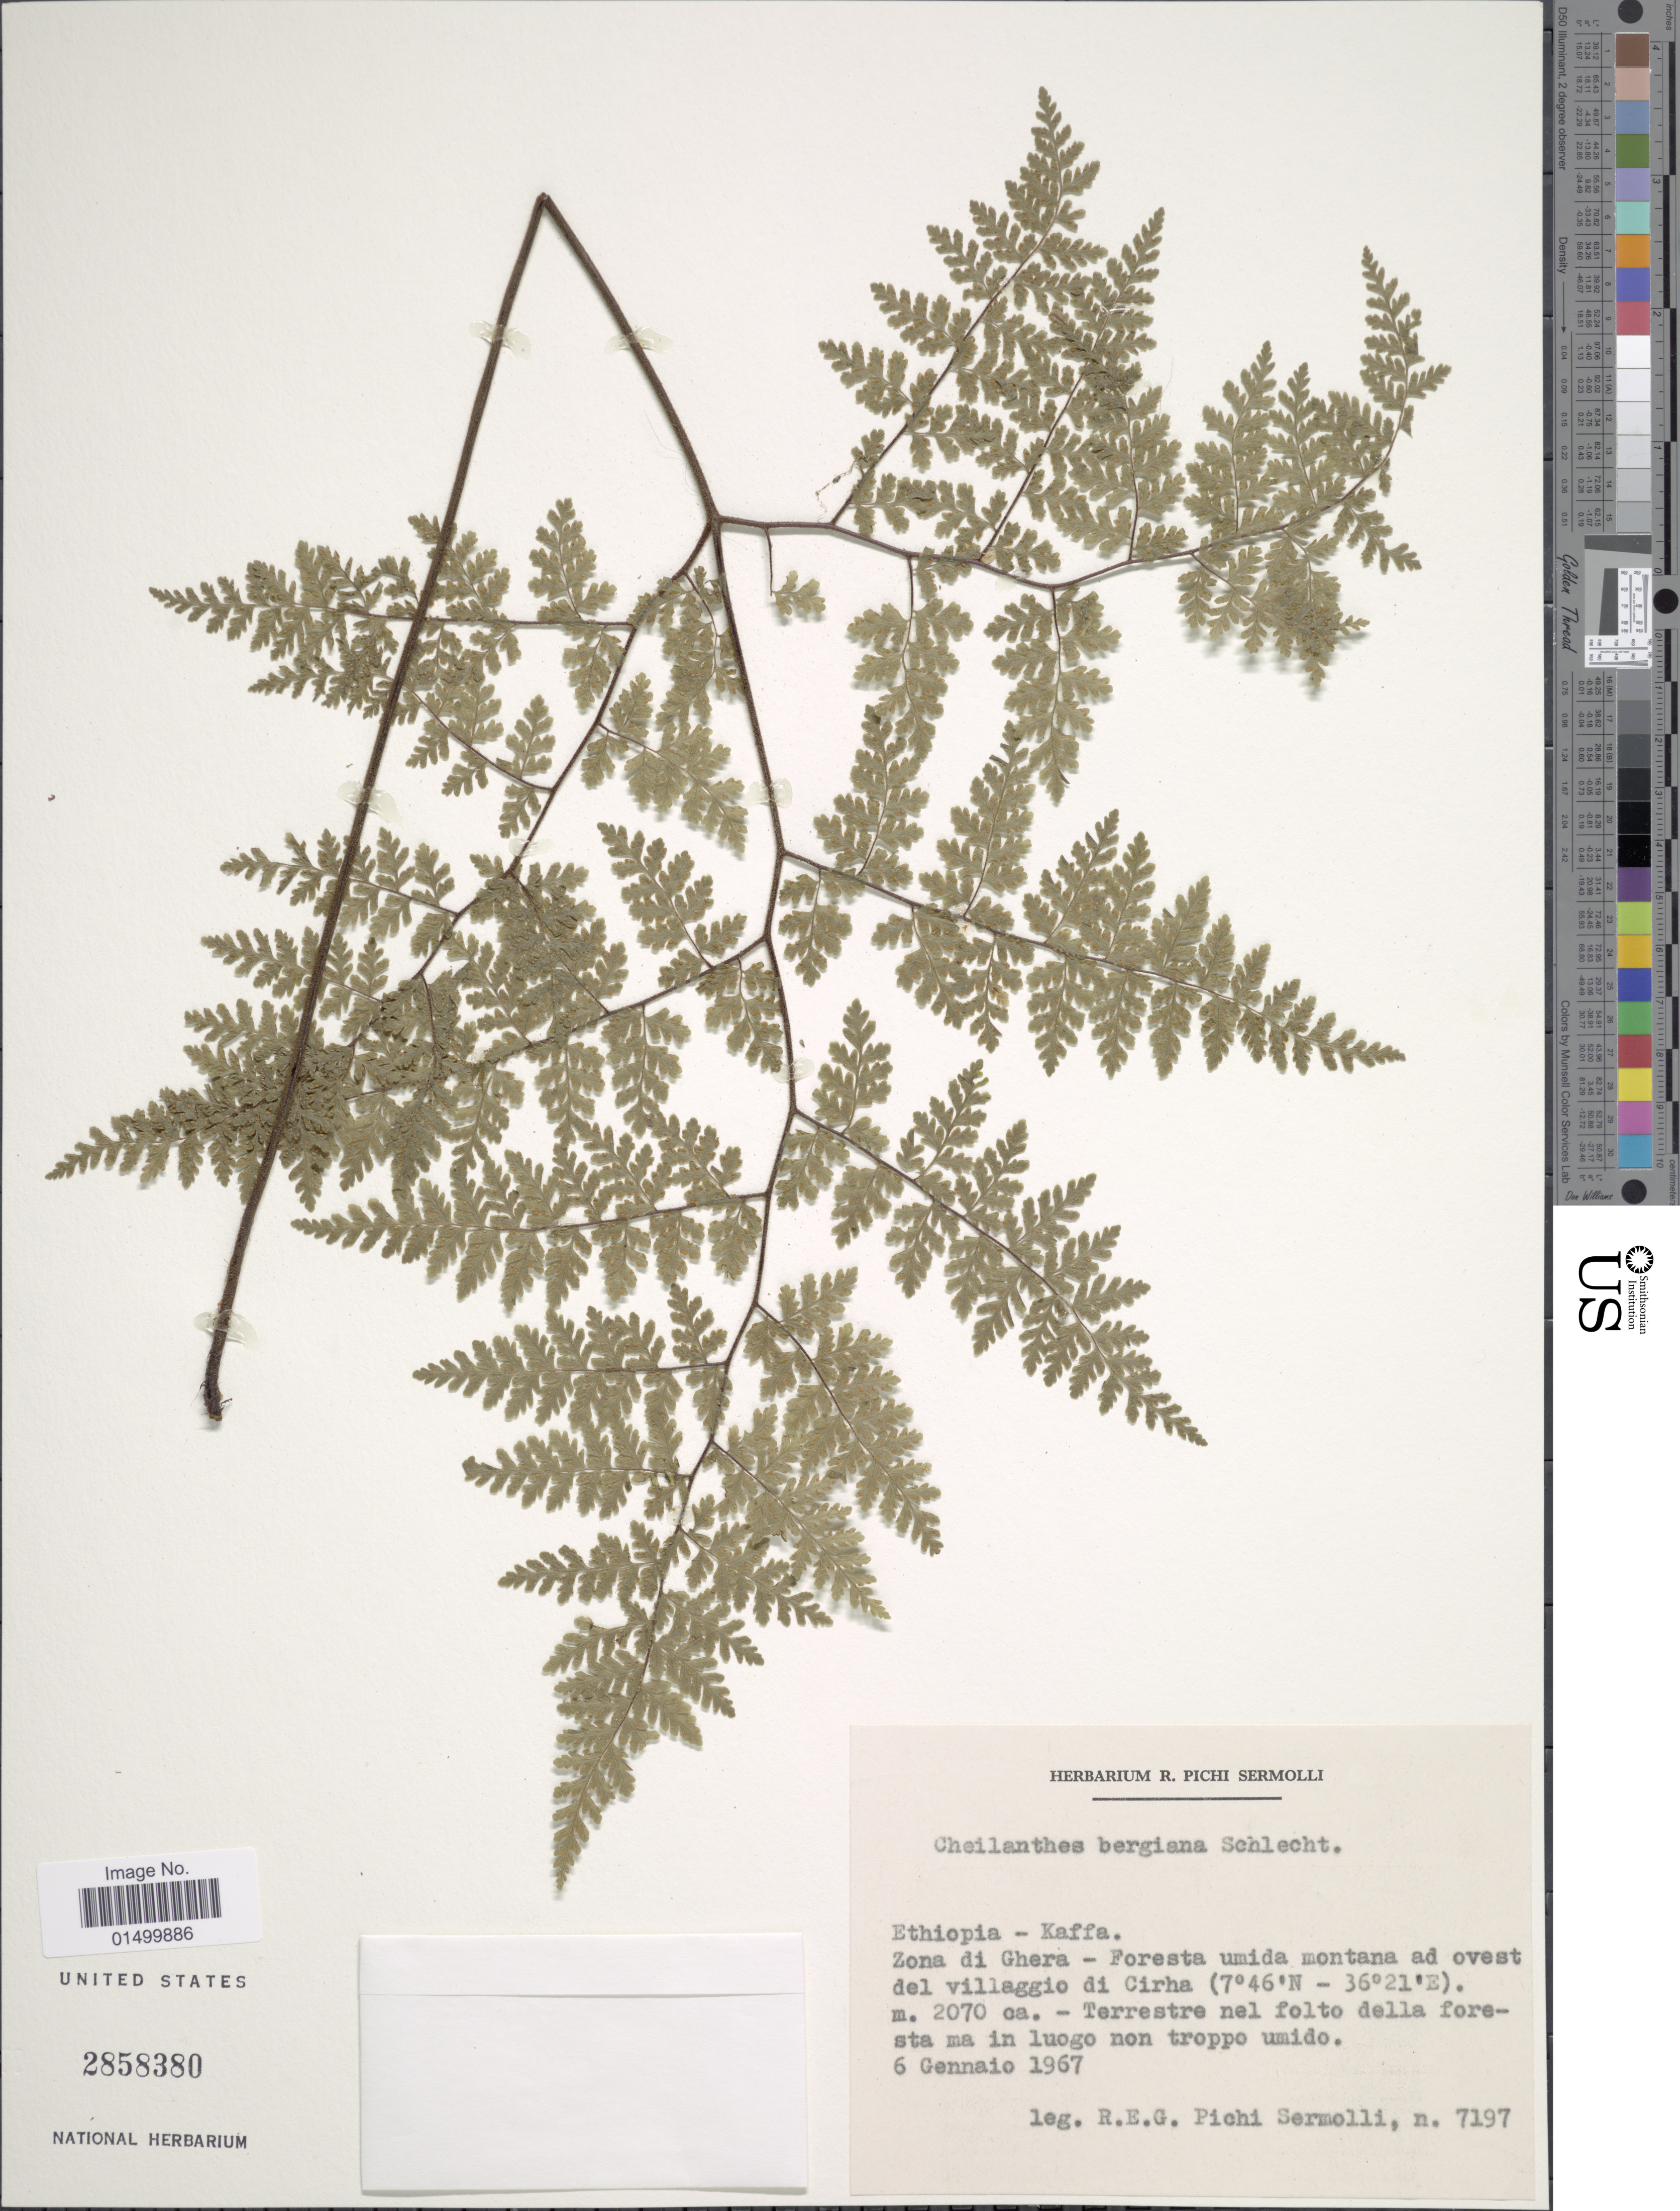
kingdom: Plantae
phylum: Tracheophyta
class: Polypodiopsida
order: Polypodiales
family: Pteridaceae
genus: Cheilanthes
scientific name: Cheilanthes bergiana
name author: Schltdl.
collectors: R. E. Pichi-Sermolli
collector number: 7197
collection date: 1967-01-06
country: Ethiopia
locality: Kaffa, Zona di Ghera- Foresta umida montana ad ovest del Villaggio di Cirha- Terrestre nal folta della foresta ma in luogo non troppa umida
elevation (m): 2070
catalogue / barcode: US 2858380